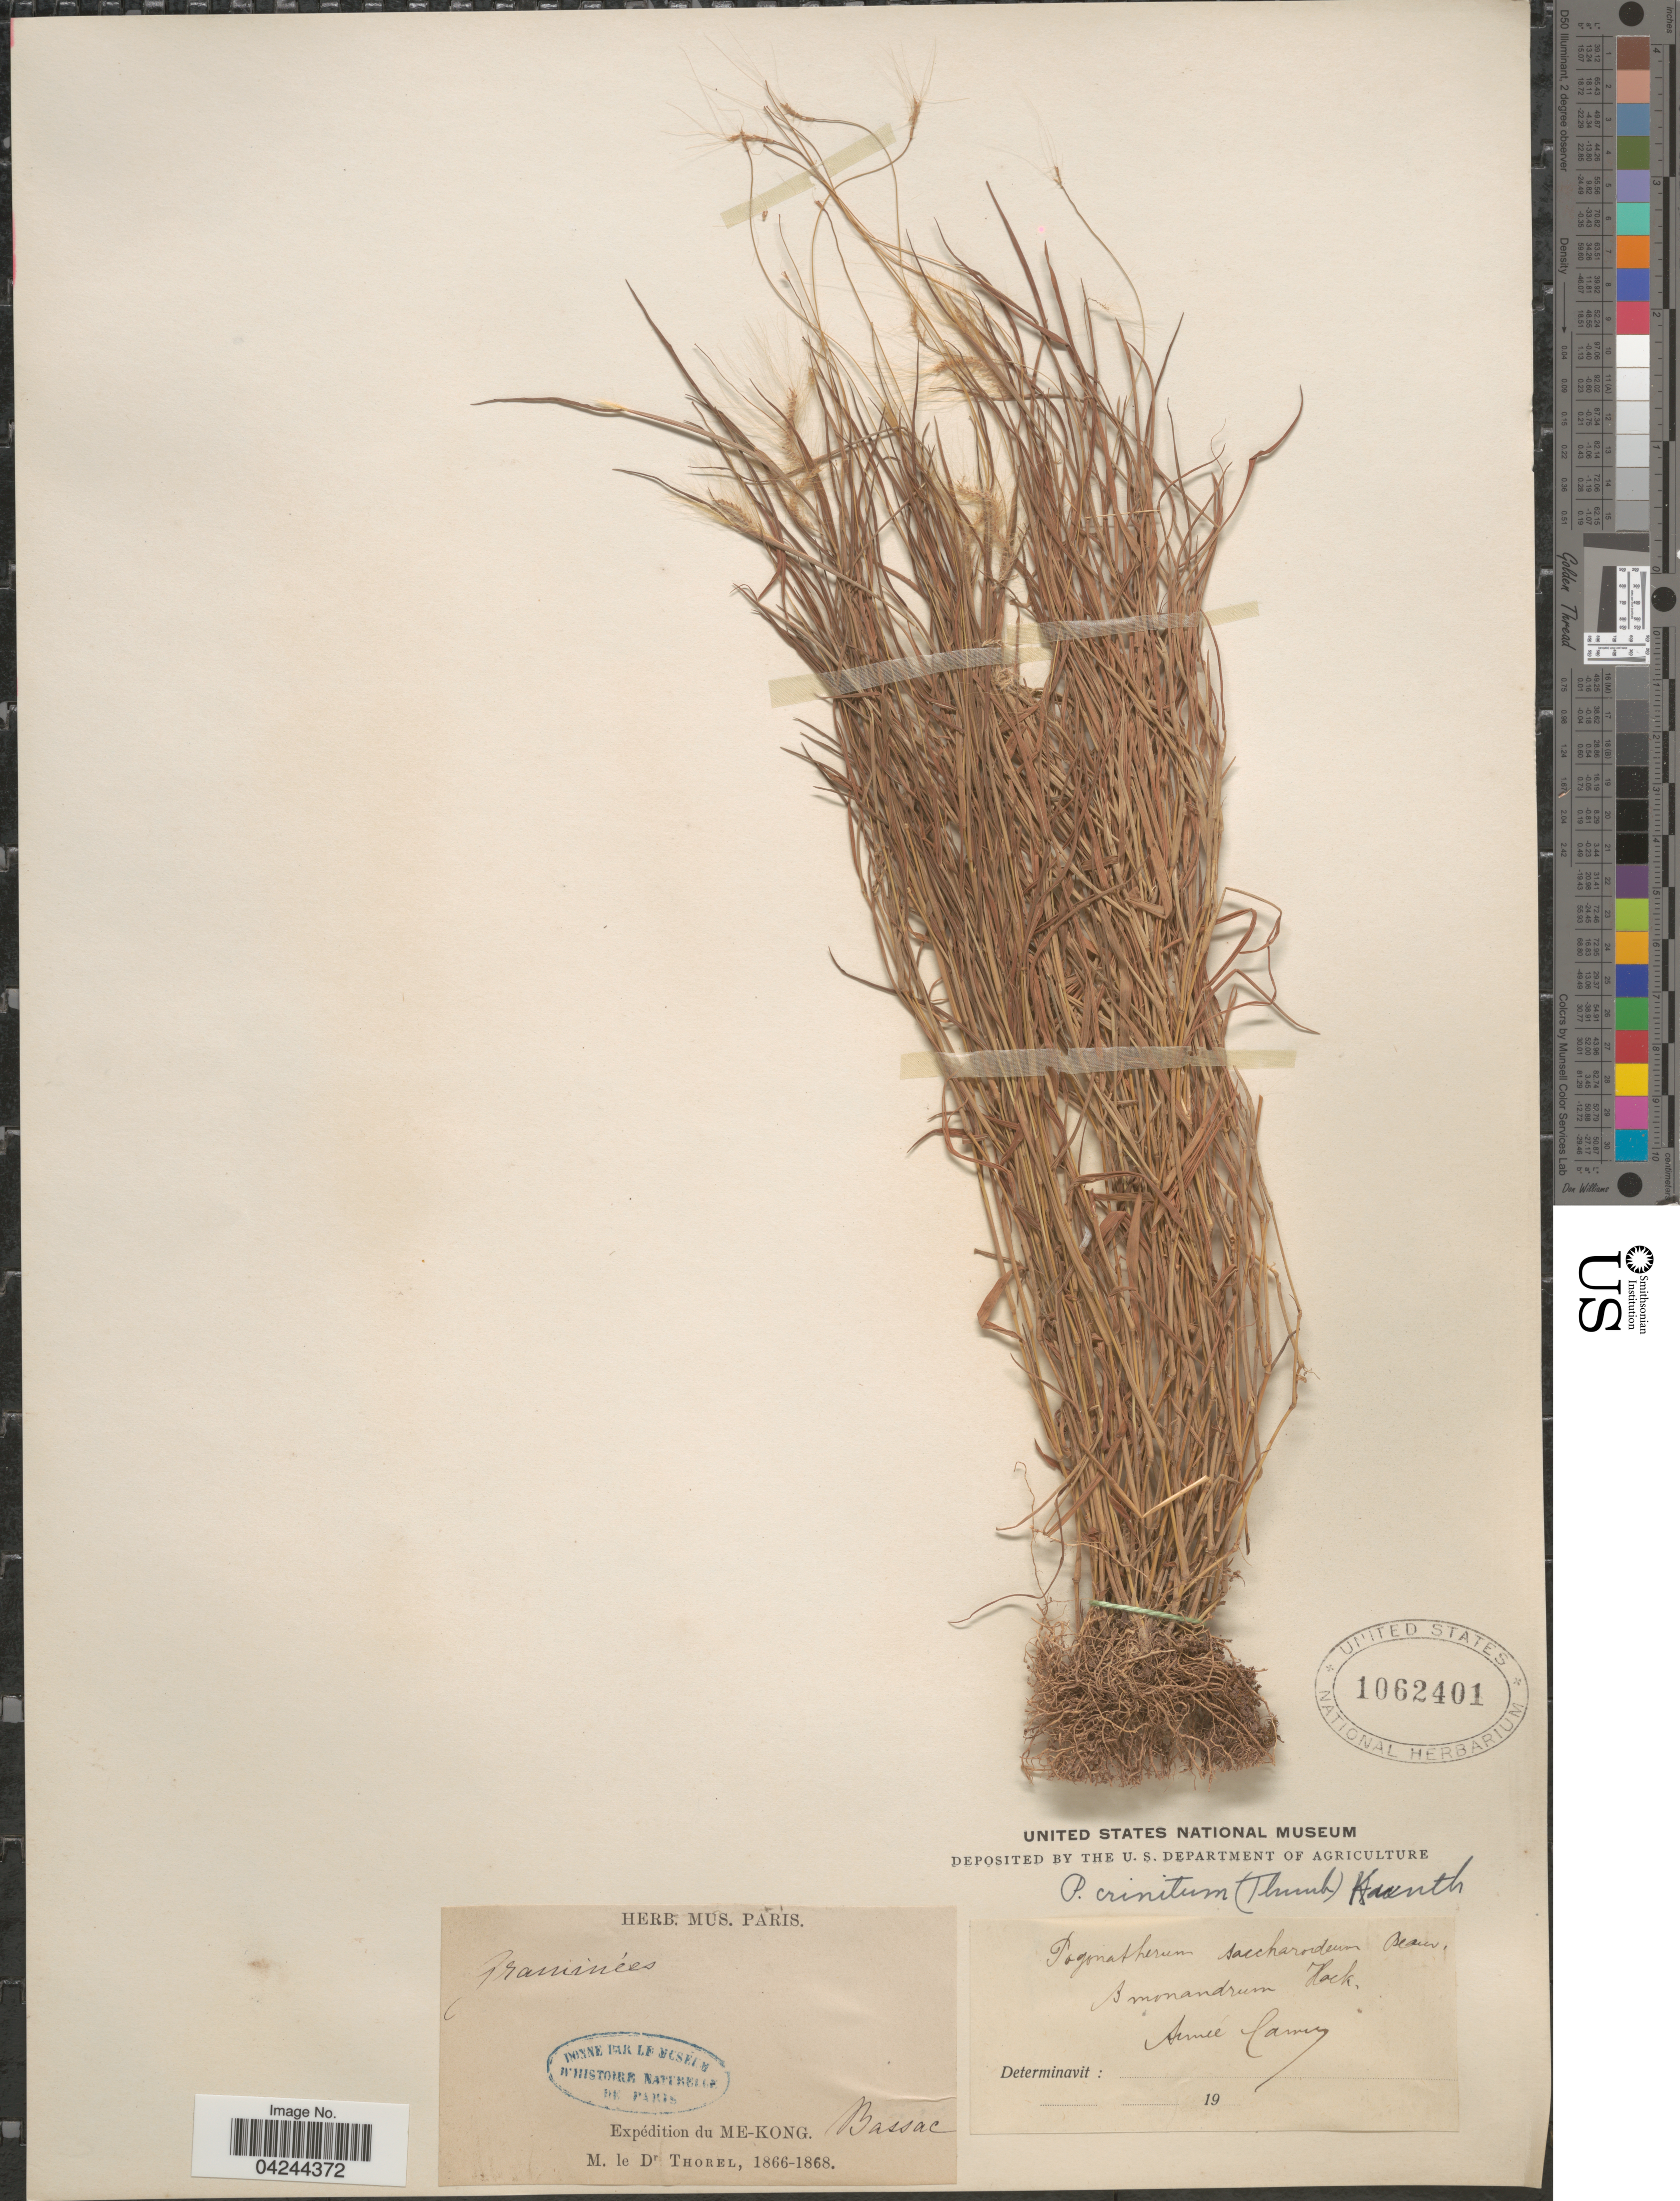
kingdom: Plantae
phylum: Tracheophyta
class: Liliopsida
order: Poales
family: Poaceae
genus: Pogonatherum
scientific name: Pogonatherum crinitum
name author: (Thunb.) Kunth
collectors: Thorel, M. "M. [=Monsieur] Thorel" DO NOT USE (error for C. Thorel)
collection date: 1866/1868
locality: Expédition du Me-Kong. Bassac.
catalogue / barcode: US 1062401